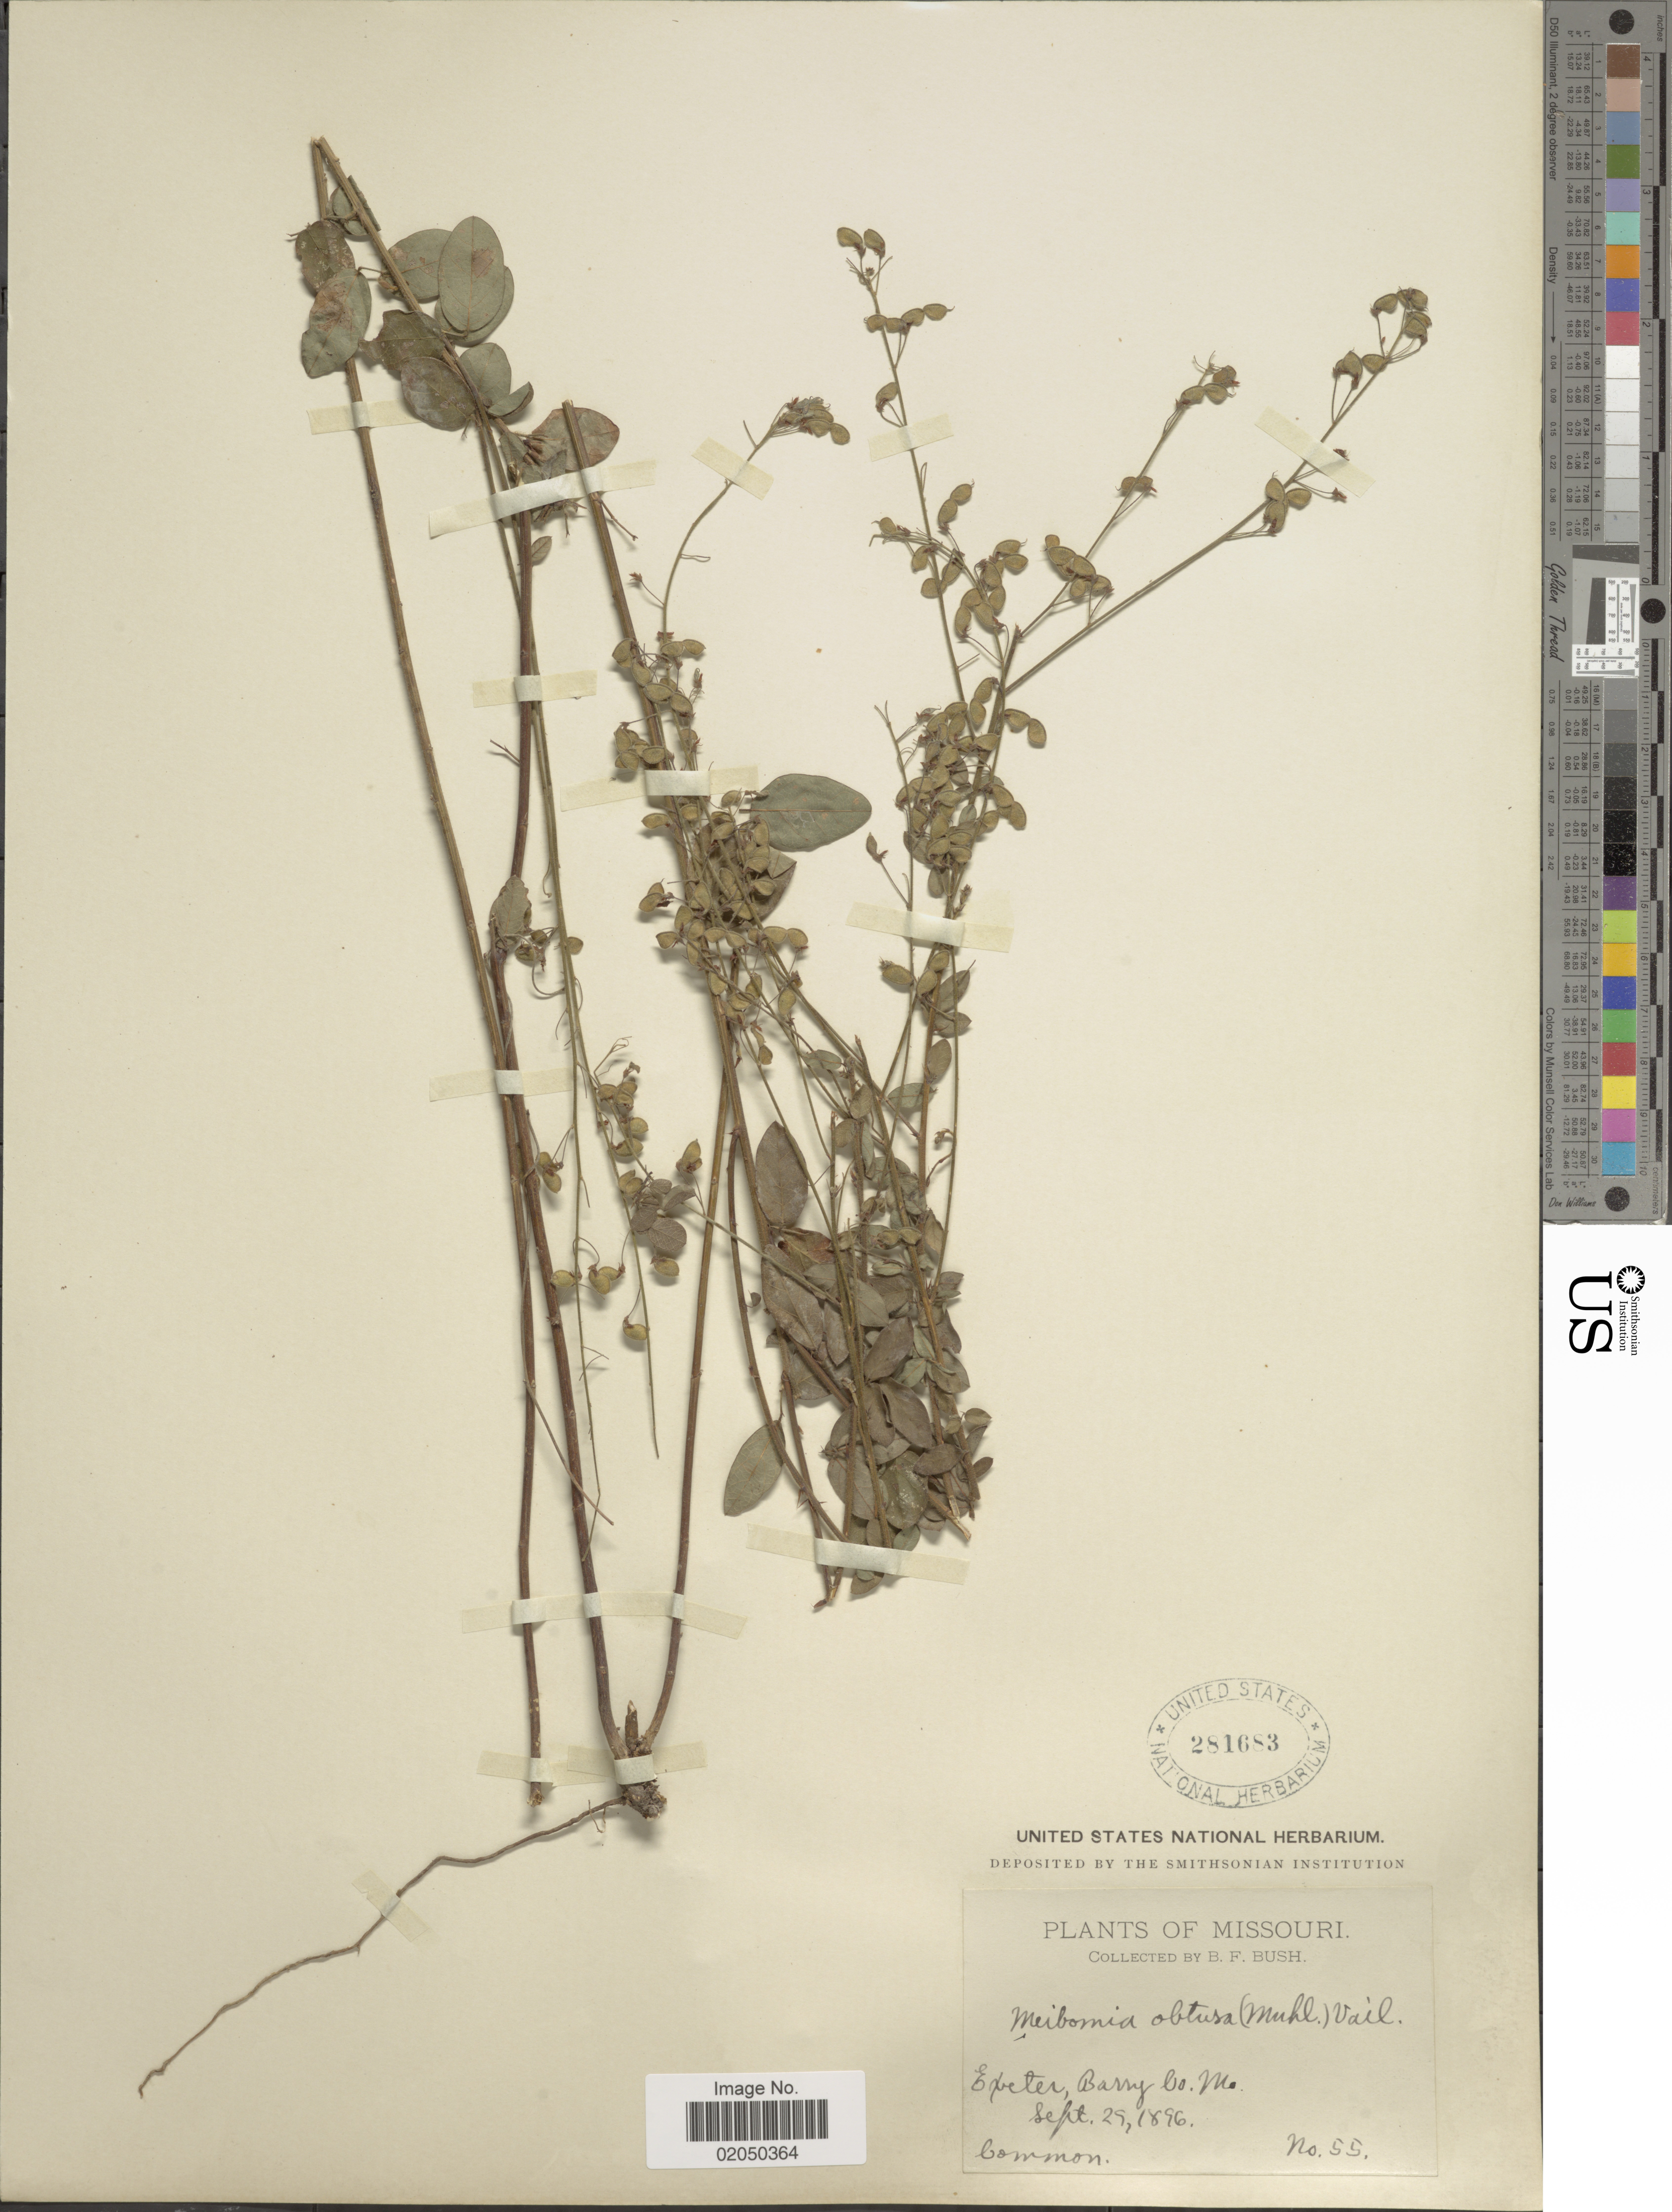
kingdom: Plantae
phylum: Tracheophyta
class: Magnoliopsida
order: Fabales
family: Fabaceae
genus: Desmodium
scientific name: Desmodium ciliare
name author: (Muhl. ex Willd.) DC.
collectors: B. F. Bush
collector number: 55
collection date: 1896-09-29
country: United States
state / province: Missouri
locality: Exeter, Barry Co.,Mo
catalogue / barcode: US 281683